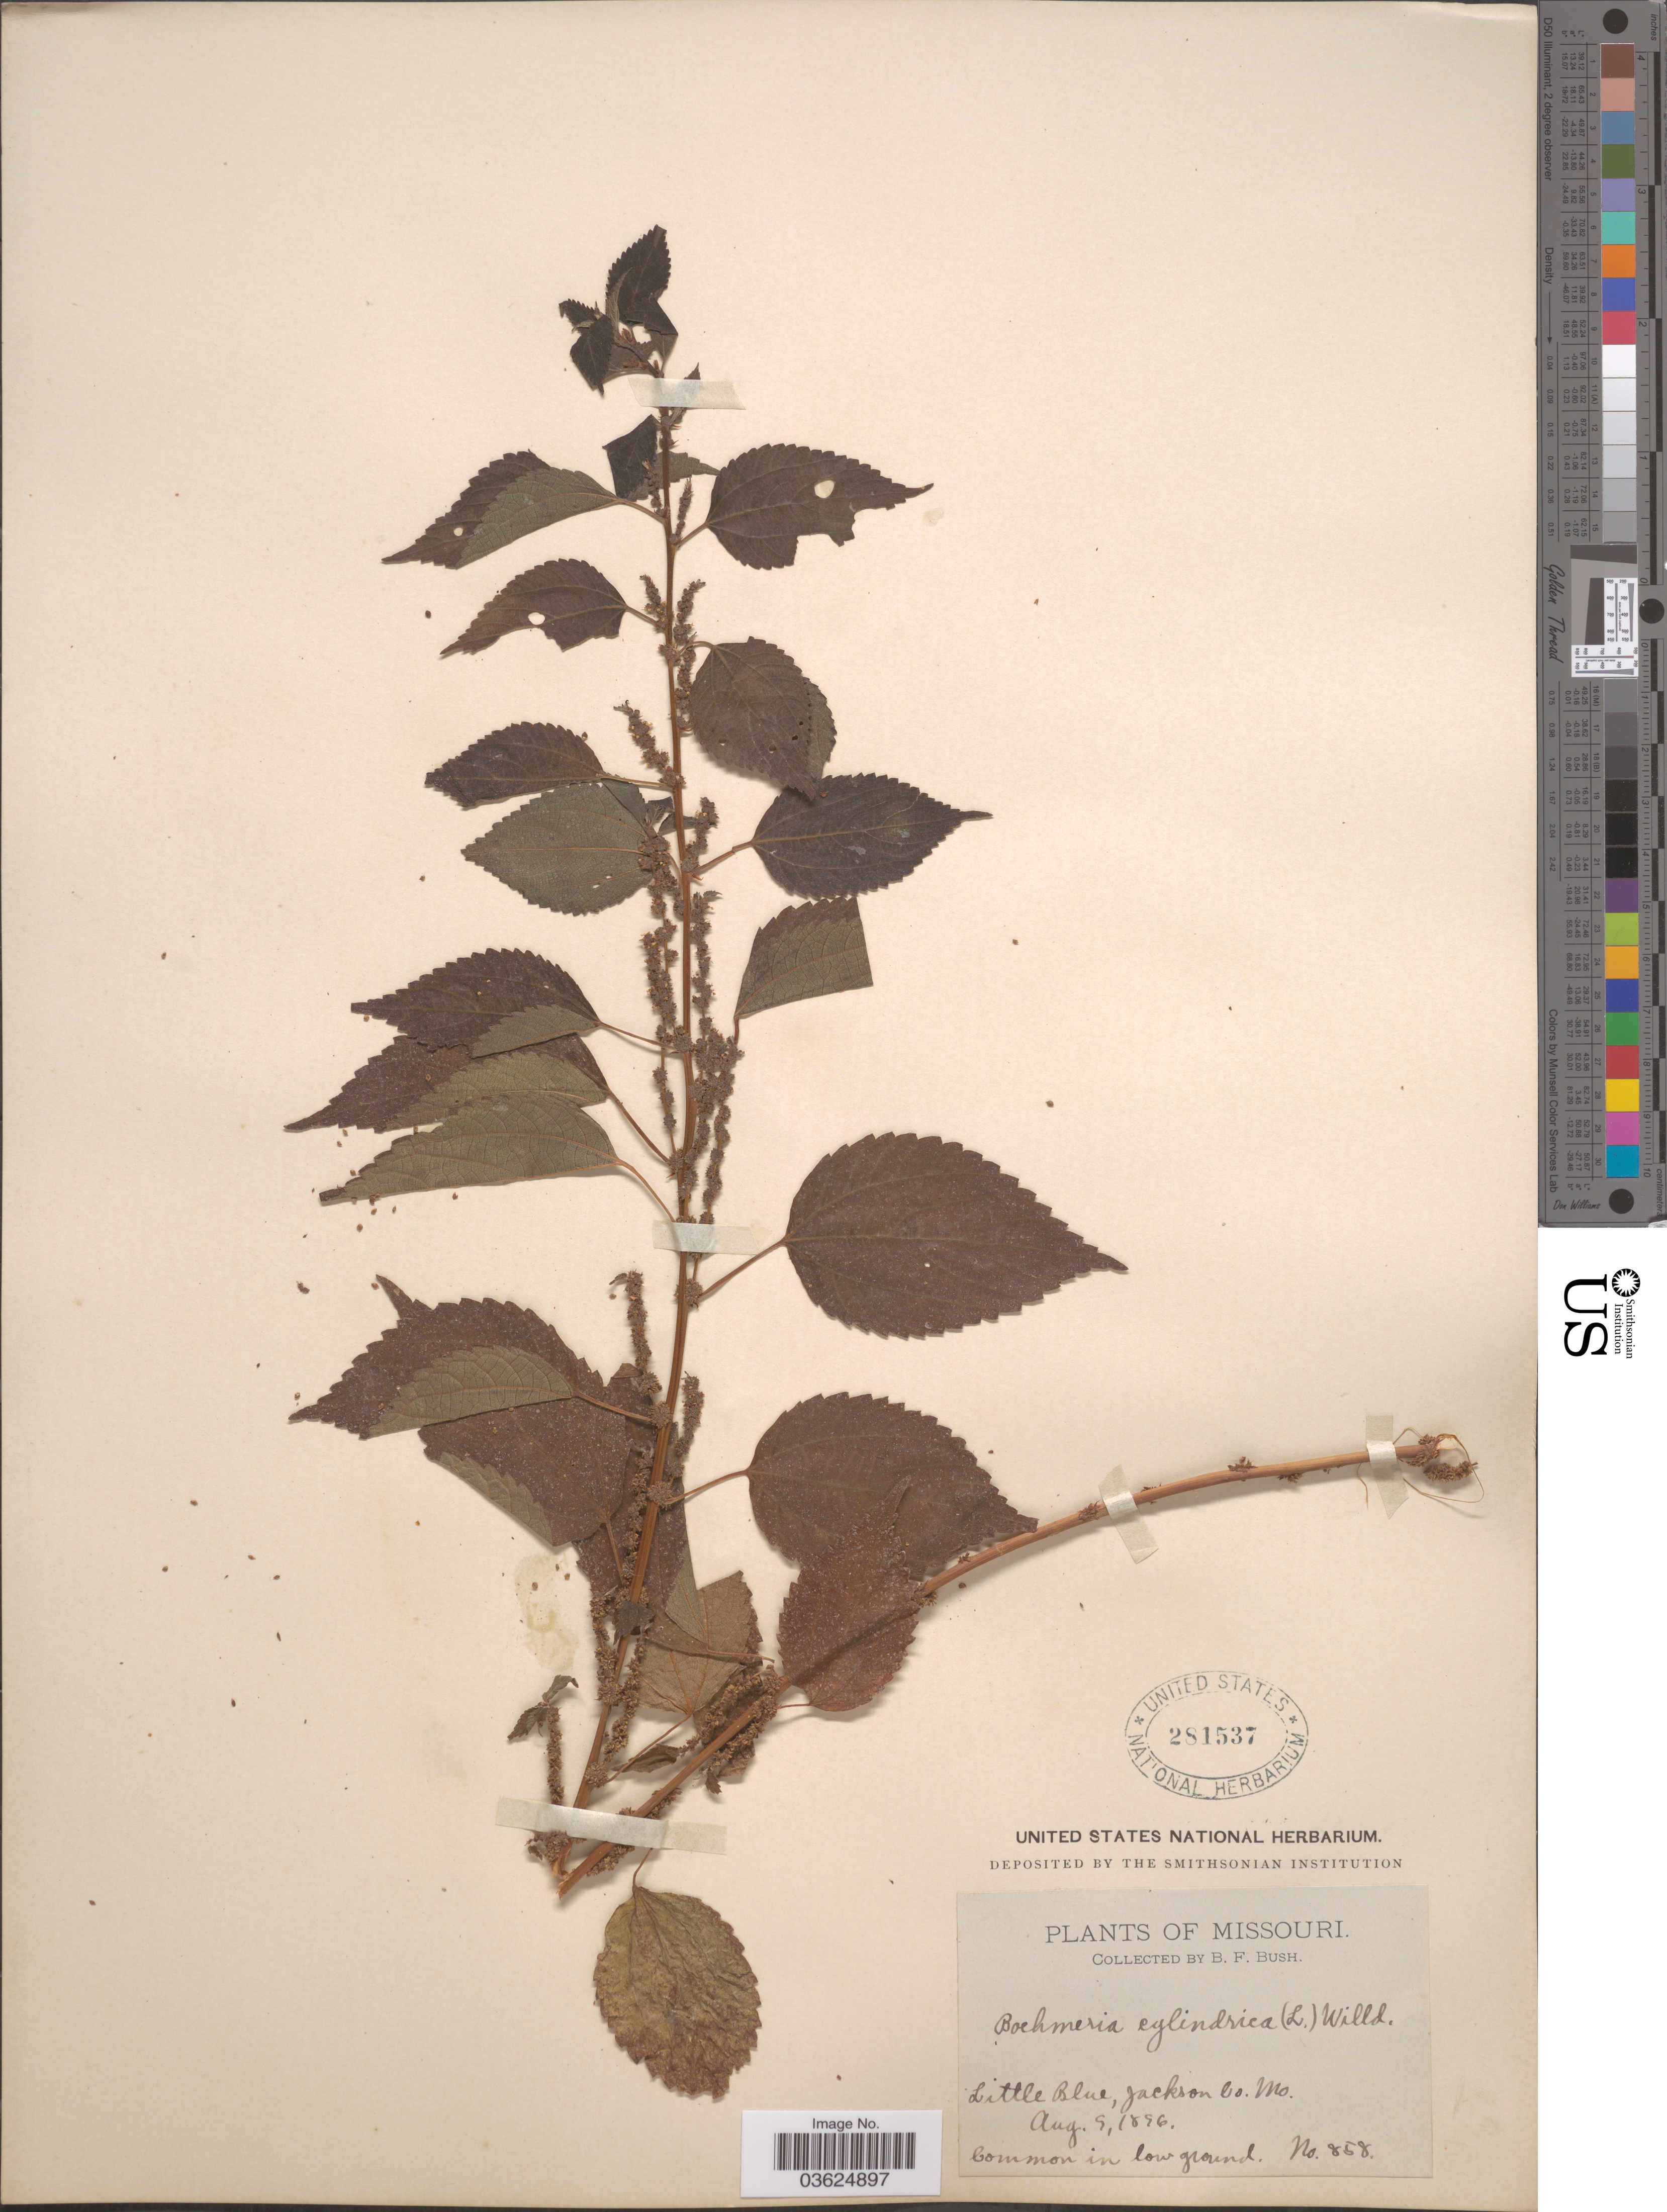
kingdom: Plantae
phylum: Tracheophyta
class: Magnoliopsida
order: Rosales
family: Urticaceae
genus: Boehmeria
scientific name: Boehmeria cylindrica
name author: (L.) Sw.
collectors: B. F. Bush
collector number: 858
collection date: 1896-08-09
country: United States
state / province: Missouri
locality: Little Blue, Jackson Co.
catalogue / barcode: US 281537